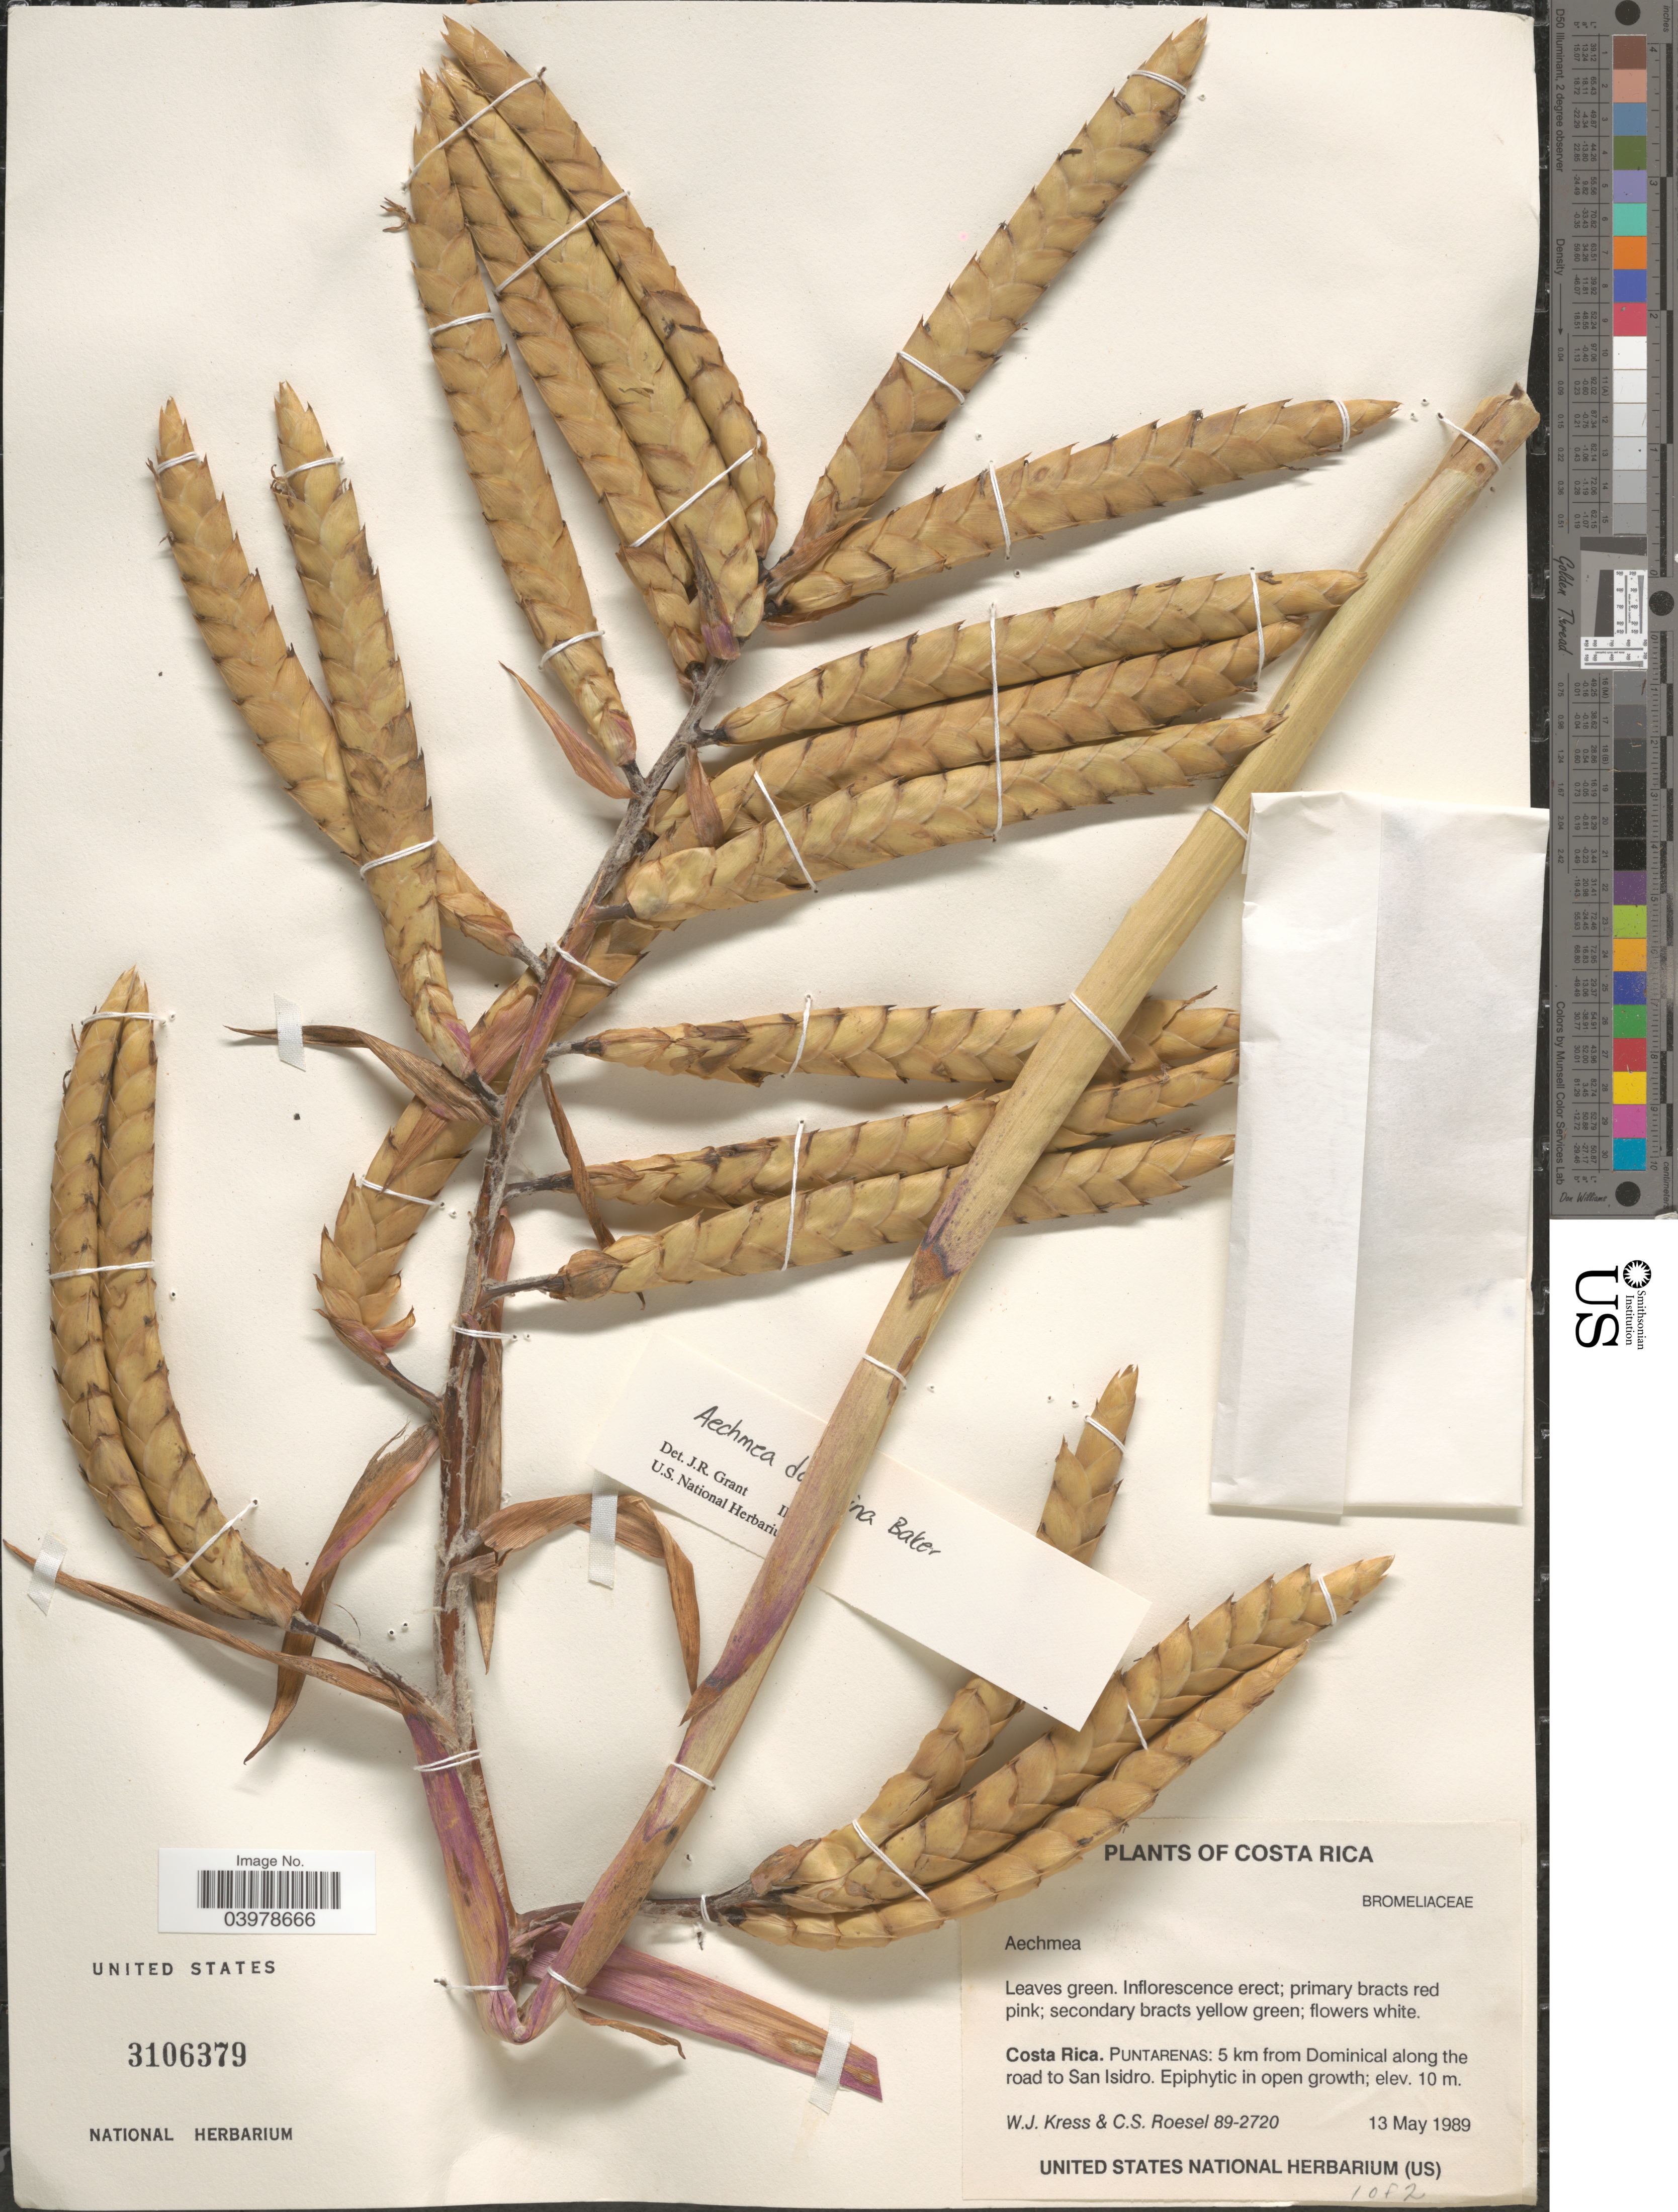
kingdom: Plantae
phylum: Tracheophyta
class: Liliopsida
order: Poales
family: Bromeliaceae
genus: Aechmea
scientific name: Aechmea dactylina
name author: Baker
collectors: W. J. Kress & C. S. Roesel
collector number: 89-2720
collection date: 1989-05-13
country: Costa Rica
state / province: Puntarenas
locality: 5 km from Dominical along the road to San Isidro.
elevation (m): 10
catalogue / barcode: US 3106379